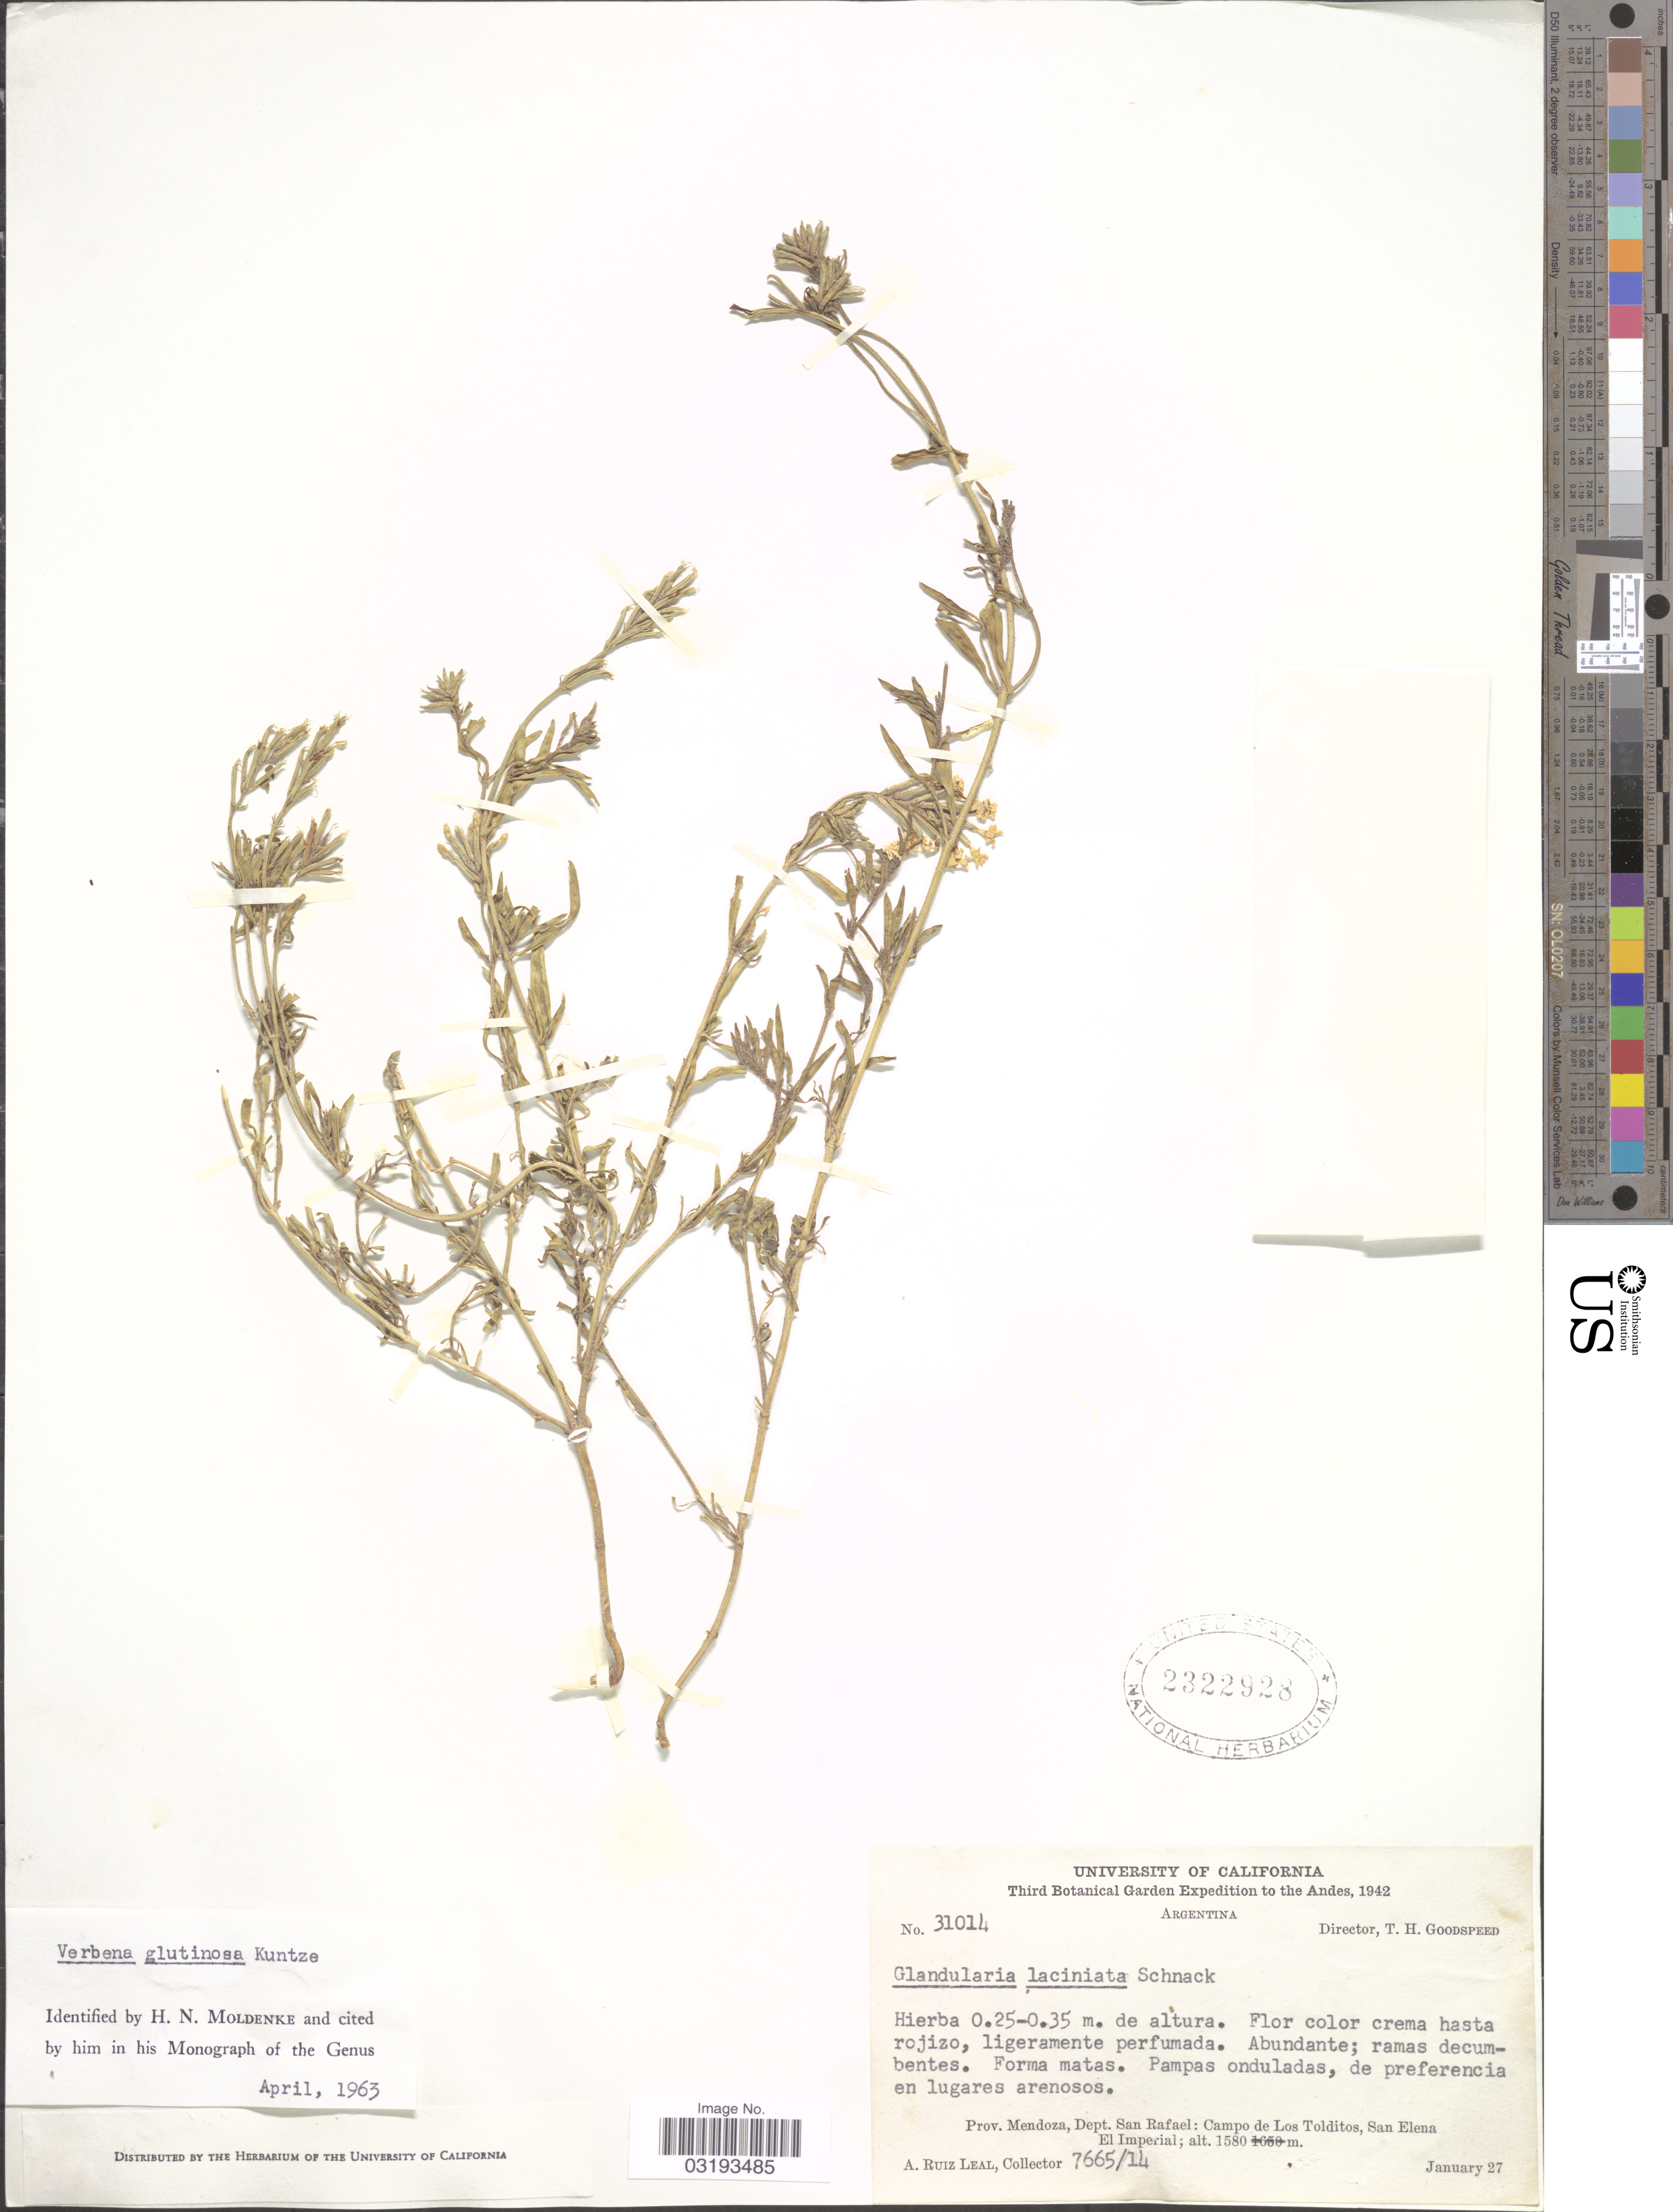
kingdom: Plantae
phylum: Tracheophyta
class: Magnoliopsida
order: Lamiales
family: Verbenaceae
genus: Verbena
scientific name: Verbena glutinosa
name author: Kuntze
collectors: A. R. Leal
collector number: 7665/14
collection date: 1942-01-27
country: Argentina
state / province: Mendoza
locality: Andes. Dept. San Rafael: Campo de Los Tolditos, San Elena. El Imperial.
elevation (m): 1580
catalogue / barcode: US 2322928